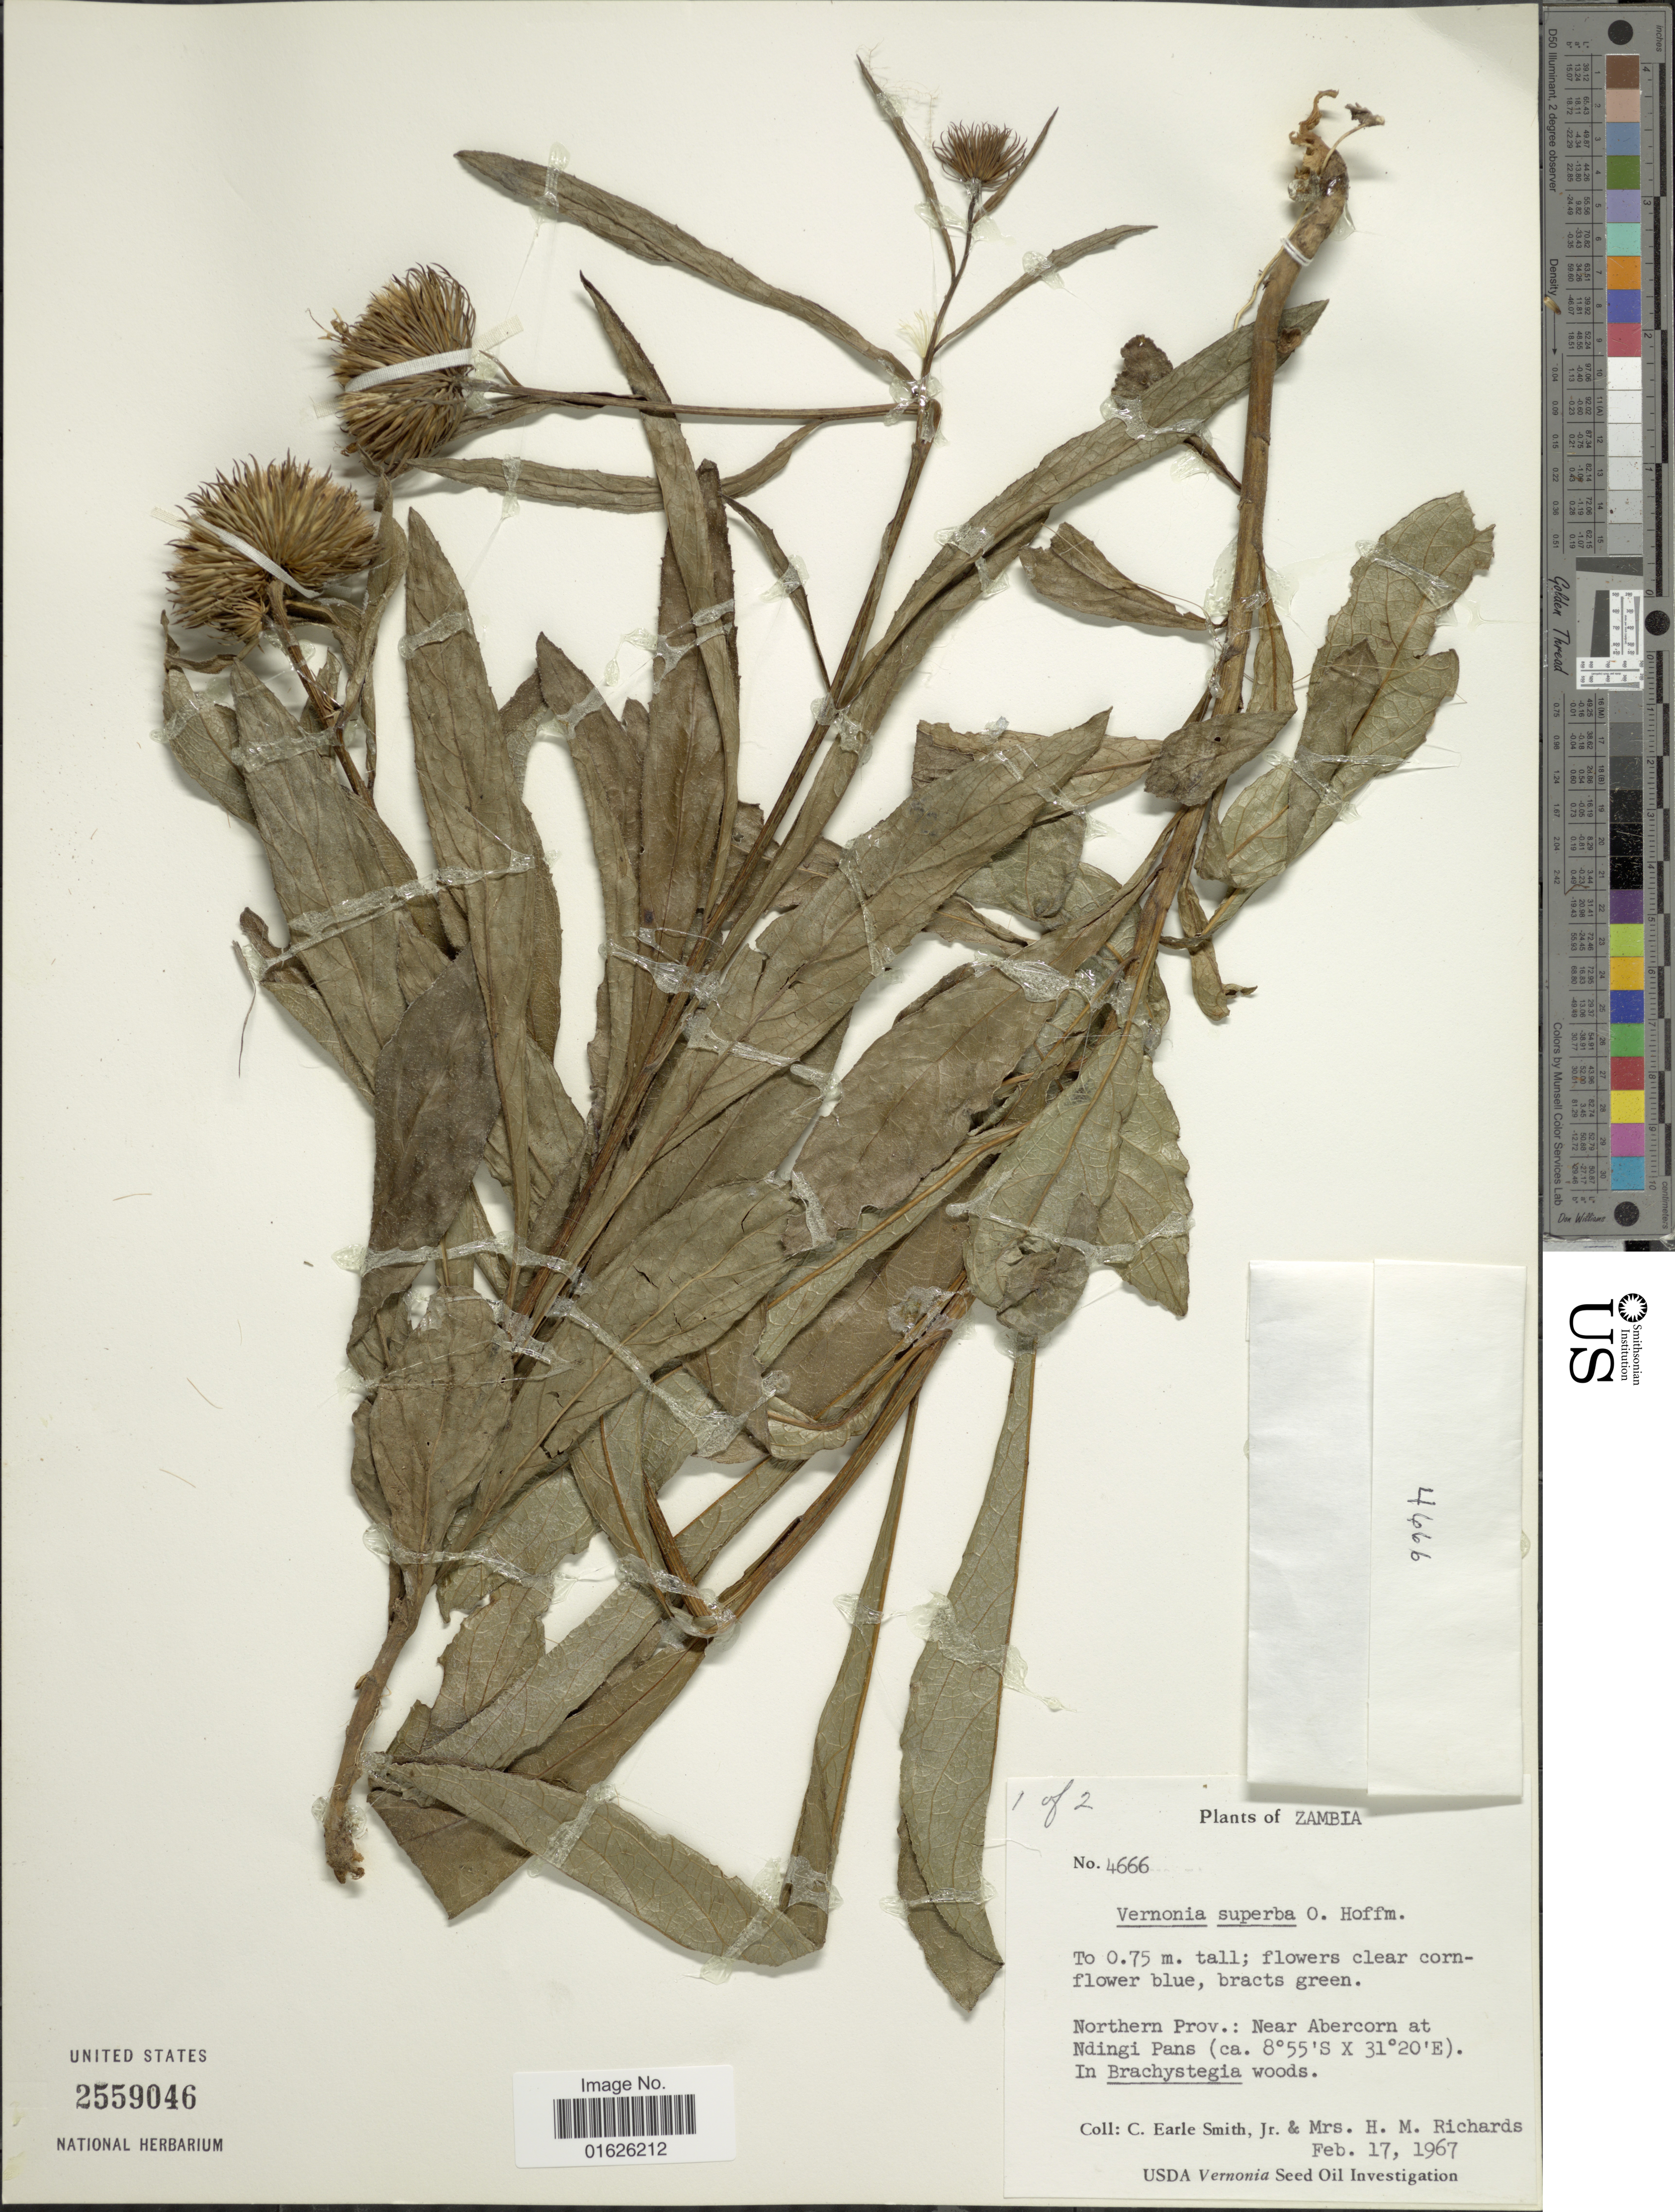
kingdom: Plantae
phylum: Tracheophyta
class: Magnoliopsida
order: Asterales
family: Asteraceae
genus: Linzia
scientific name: Linzia melleri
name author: (Oliv. & Hiern) H. Rob.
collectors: C. E. Smith Jr. & H. Richards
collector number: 4666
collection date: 1967-02-17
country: Zambia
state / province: Northern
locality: Northern Prov.: Near Abercorn at Ndingi Pans.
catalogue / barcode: US 2559046